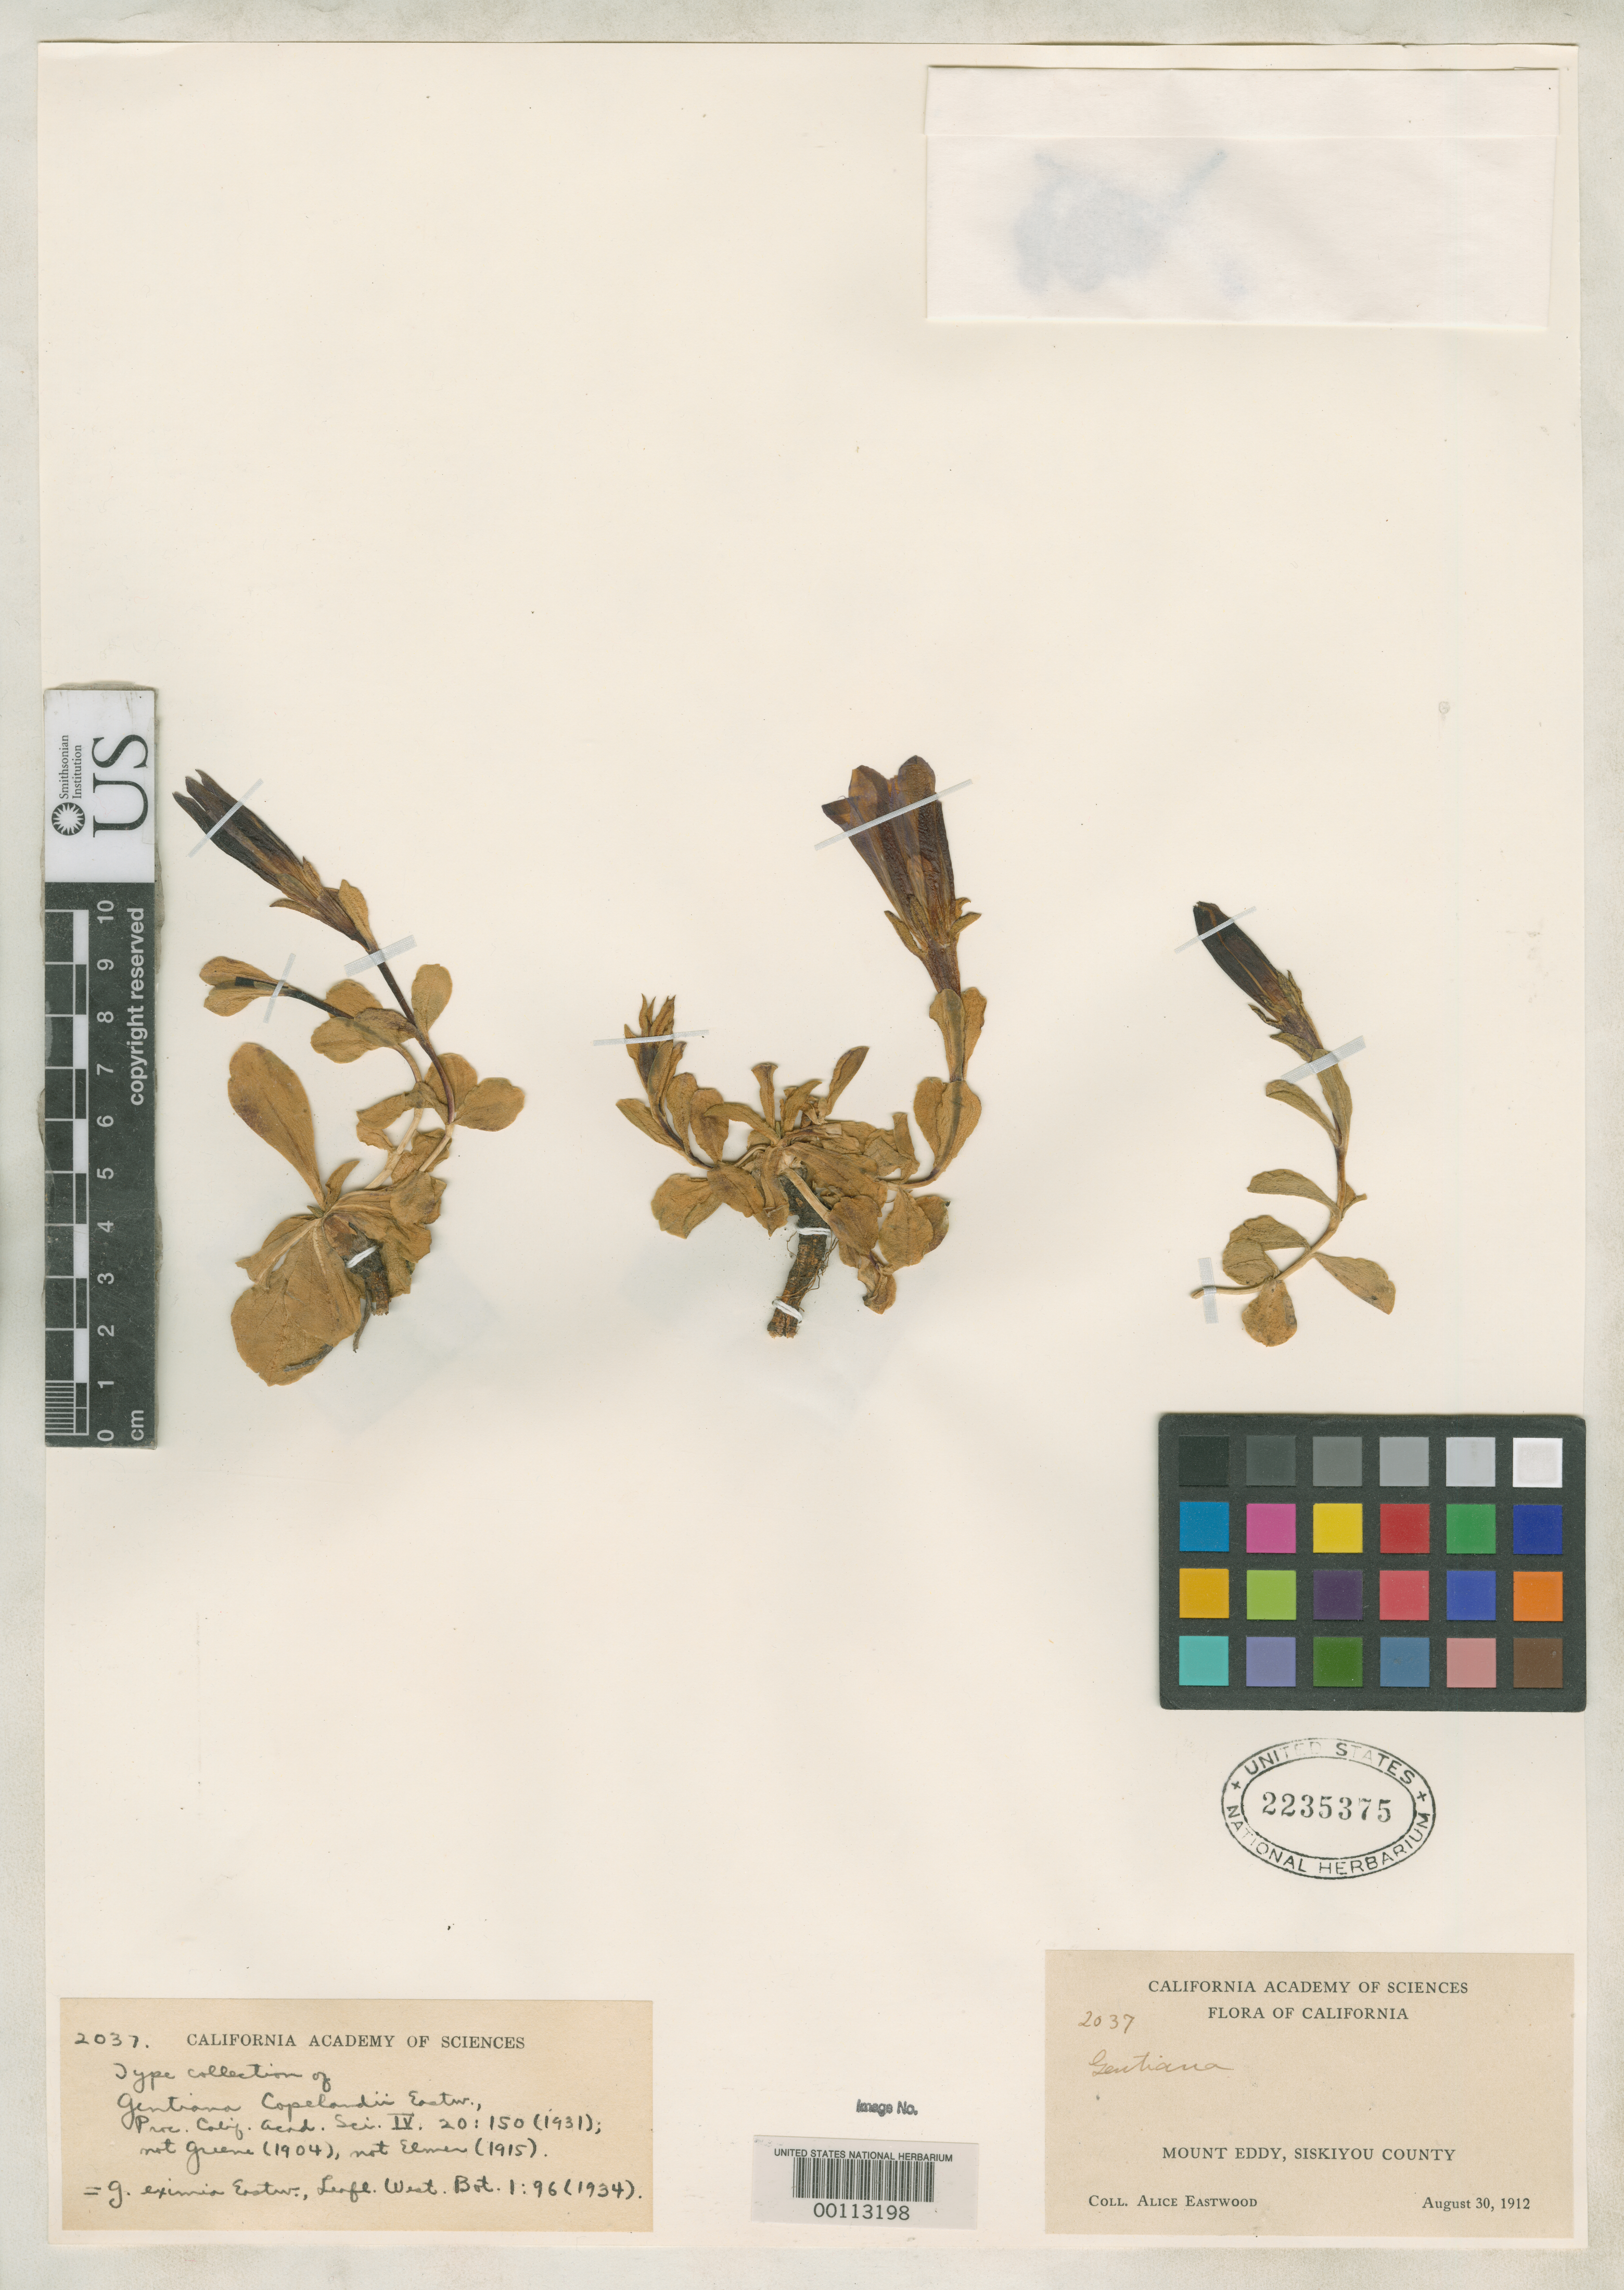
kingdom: Plantae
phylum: Tracheophyta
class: Magnoliopsida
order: Gentianales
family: Gentianaceae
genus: Gentiana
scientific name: Gentiana copelandii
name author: Eastw.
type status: Isotype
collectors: A. Eastwood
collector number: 2037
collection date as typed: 30 Aug 1912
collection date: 1912-08-30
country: United States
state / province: California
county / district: Siskiyou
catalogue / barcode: US 2235375